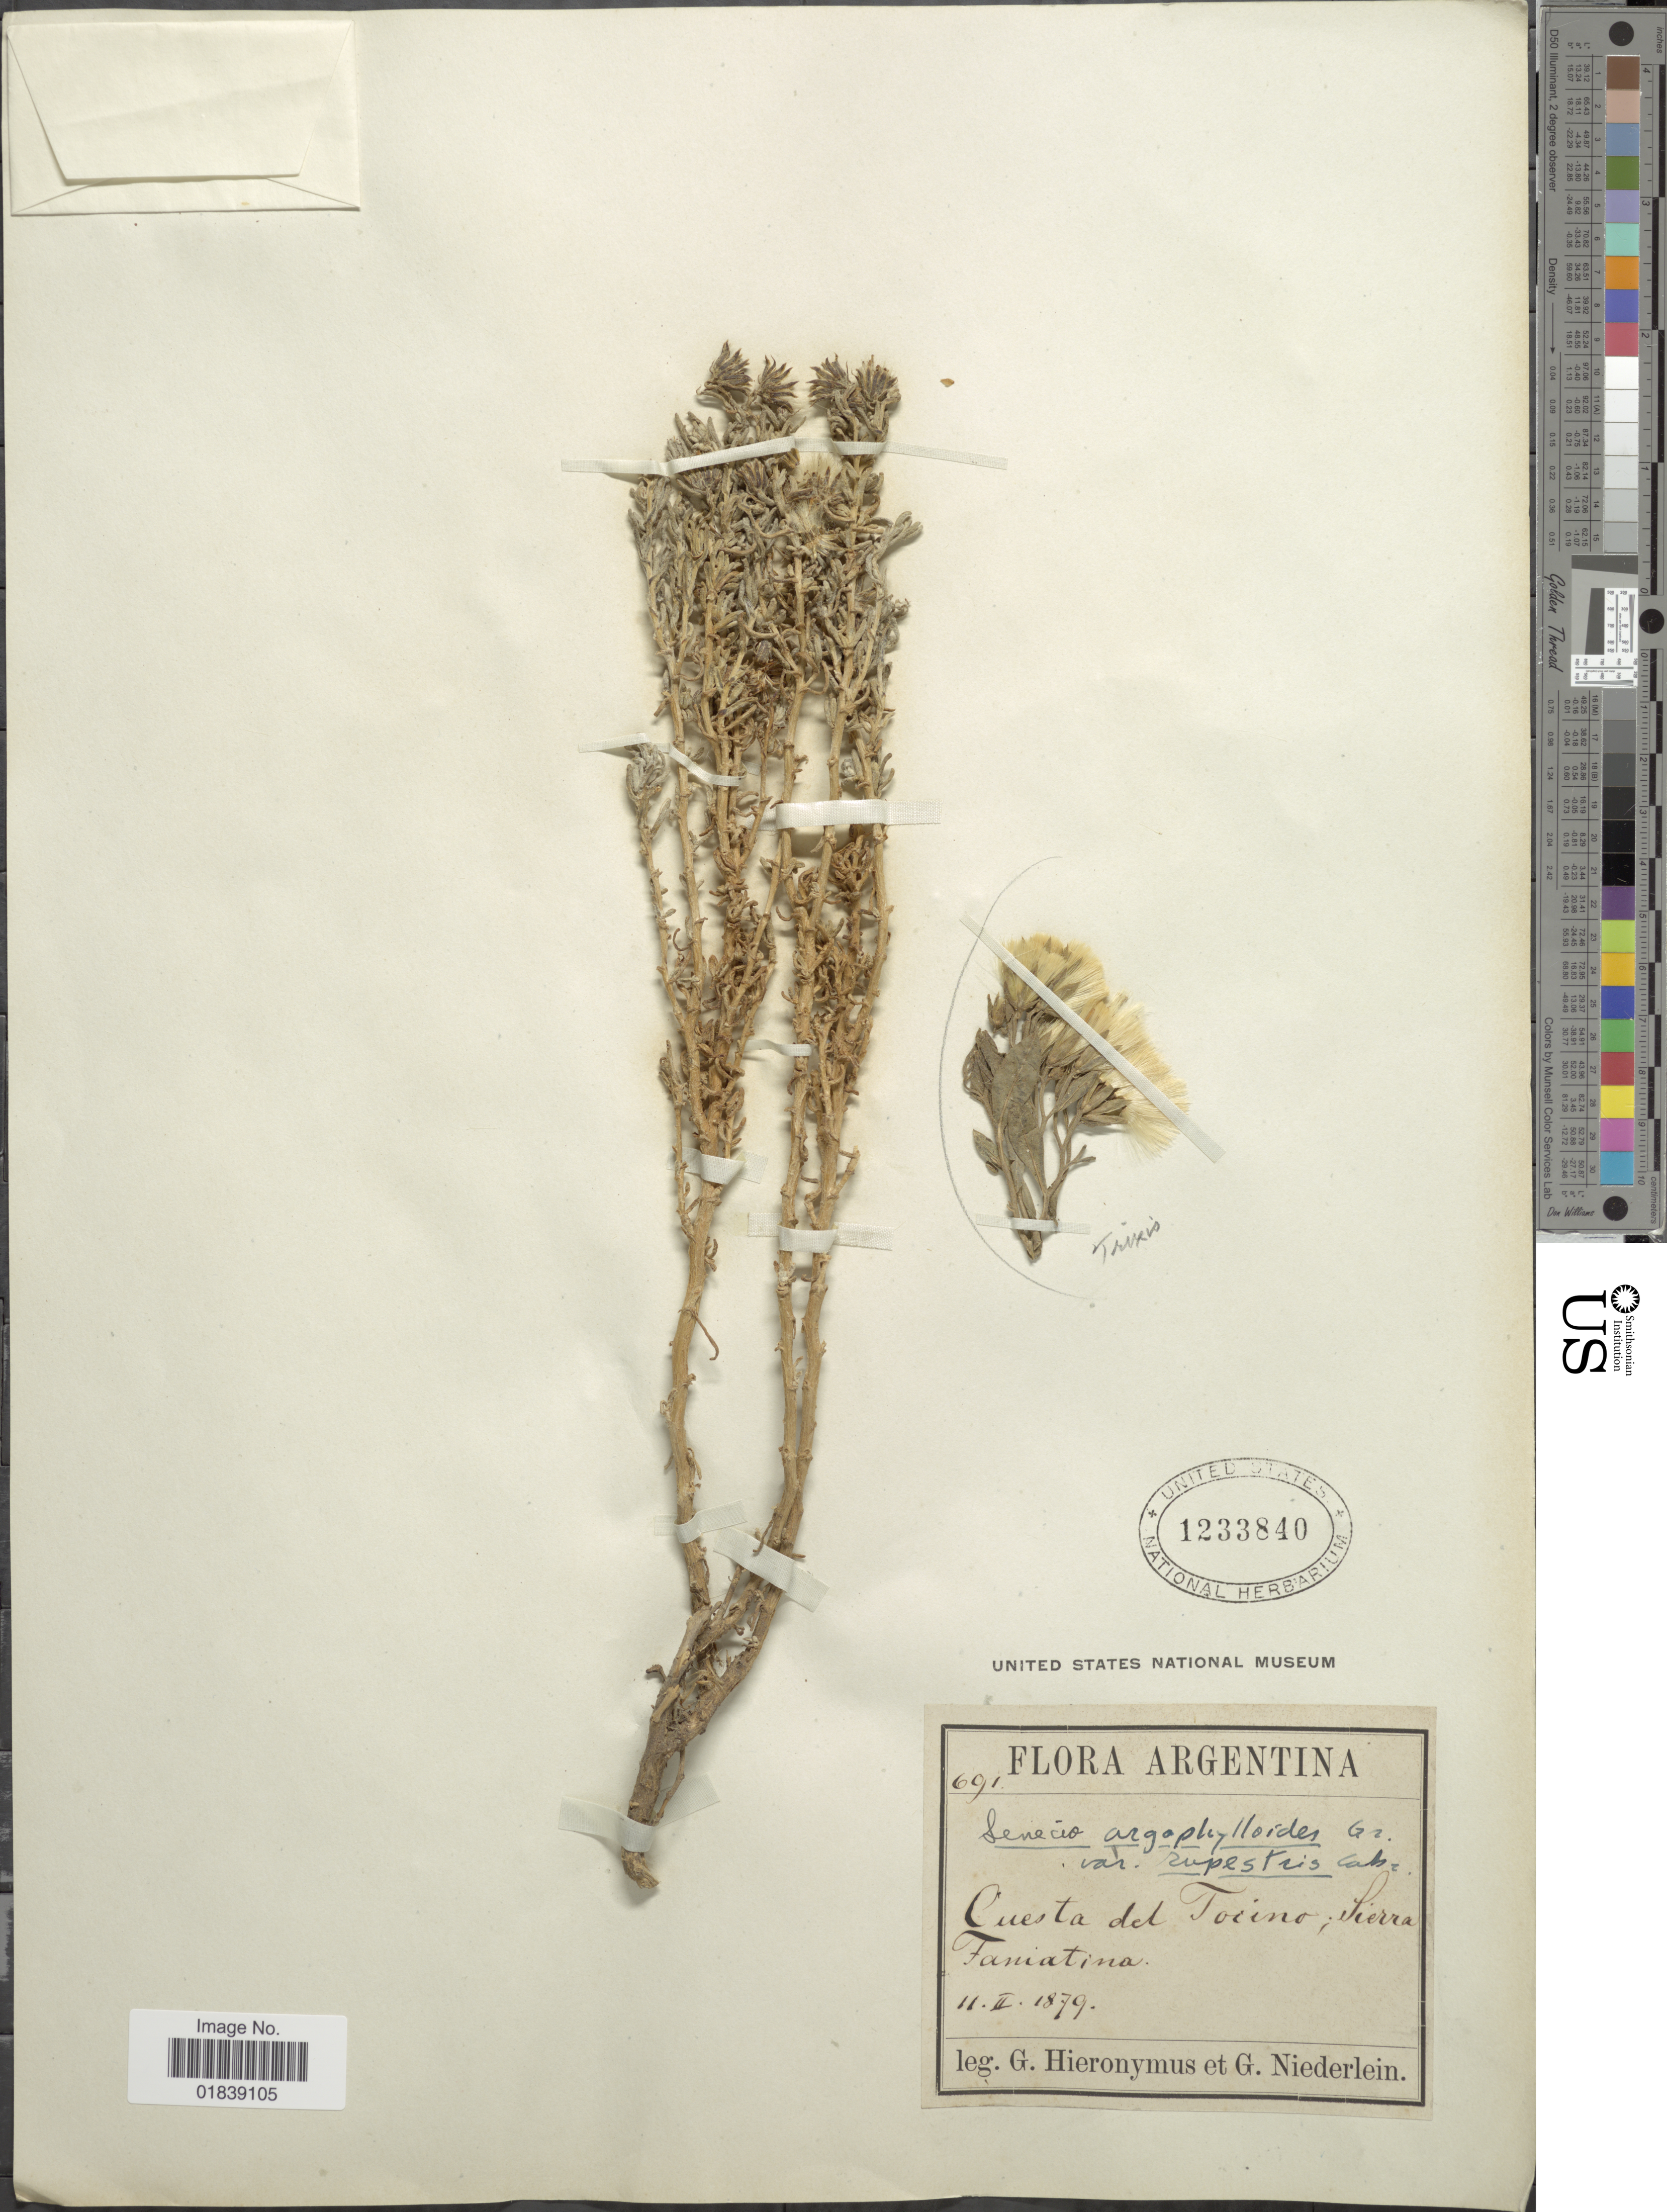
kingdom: Plantae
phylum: Tracheophyta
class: Magnoliopsida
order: Asterales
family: Asteraceae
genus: Senecio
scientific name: Senecio argophylloides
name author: Griseb.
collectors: G. H. Hieronymus & G. Niederlein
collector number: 691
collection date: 1879-02-11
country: Argentina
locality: Cuesta del Tocino, Sierra Famatina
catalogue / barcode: US 1233840